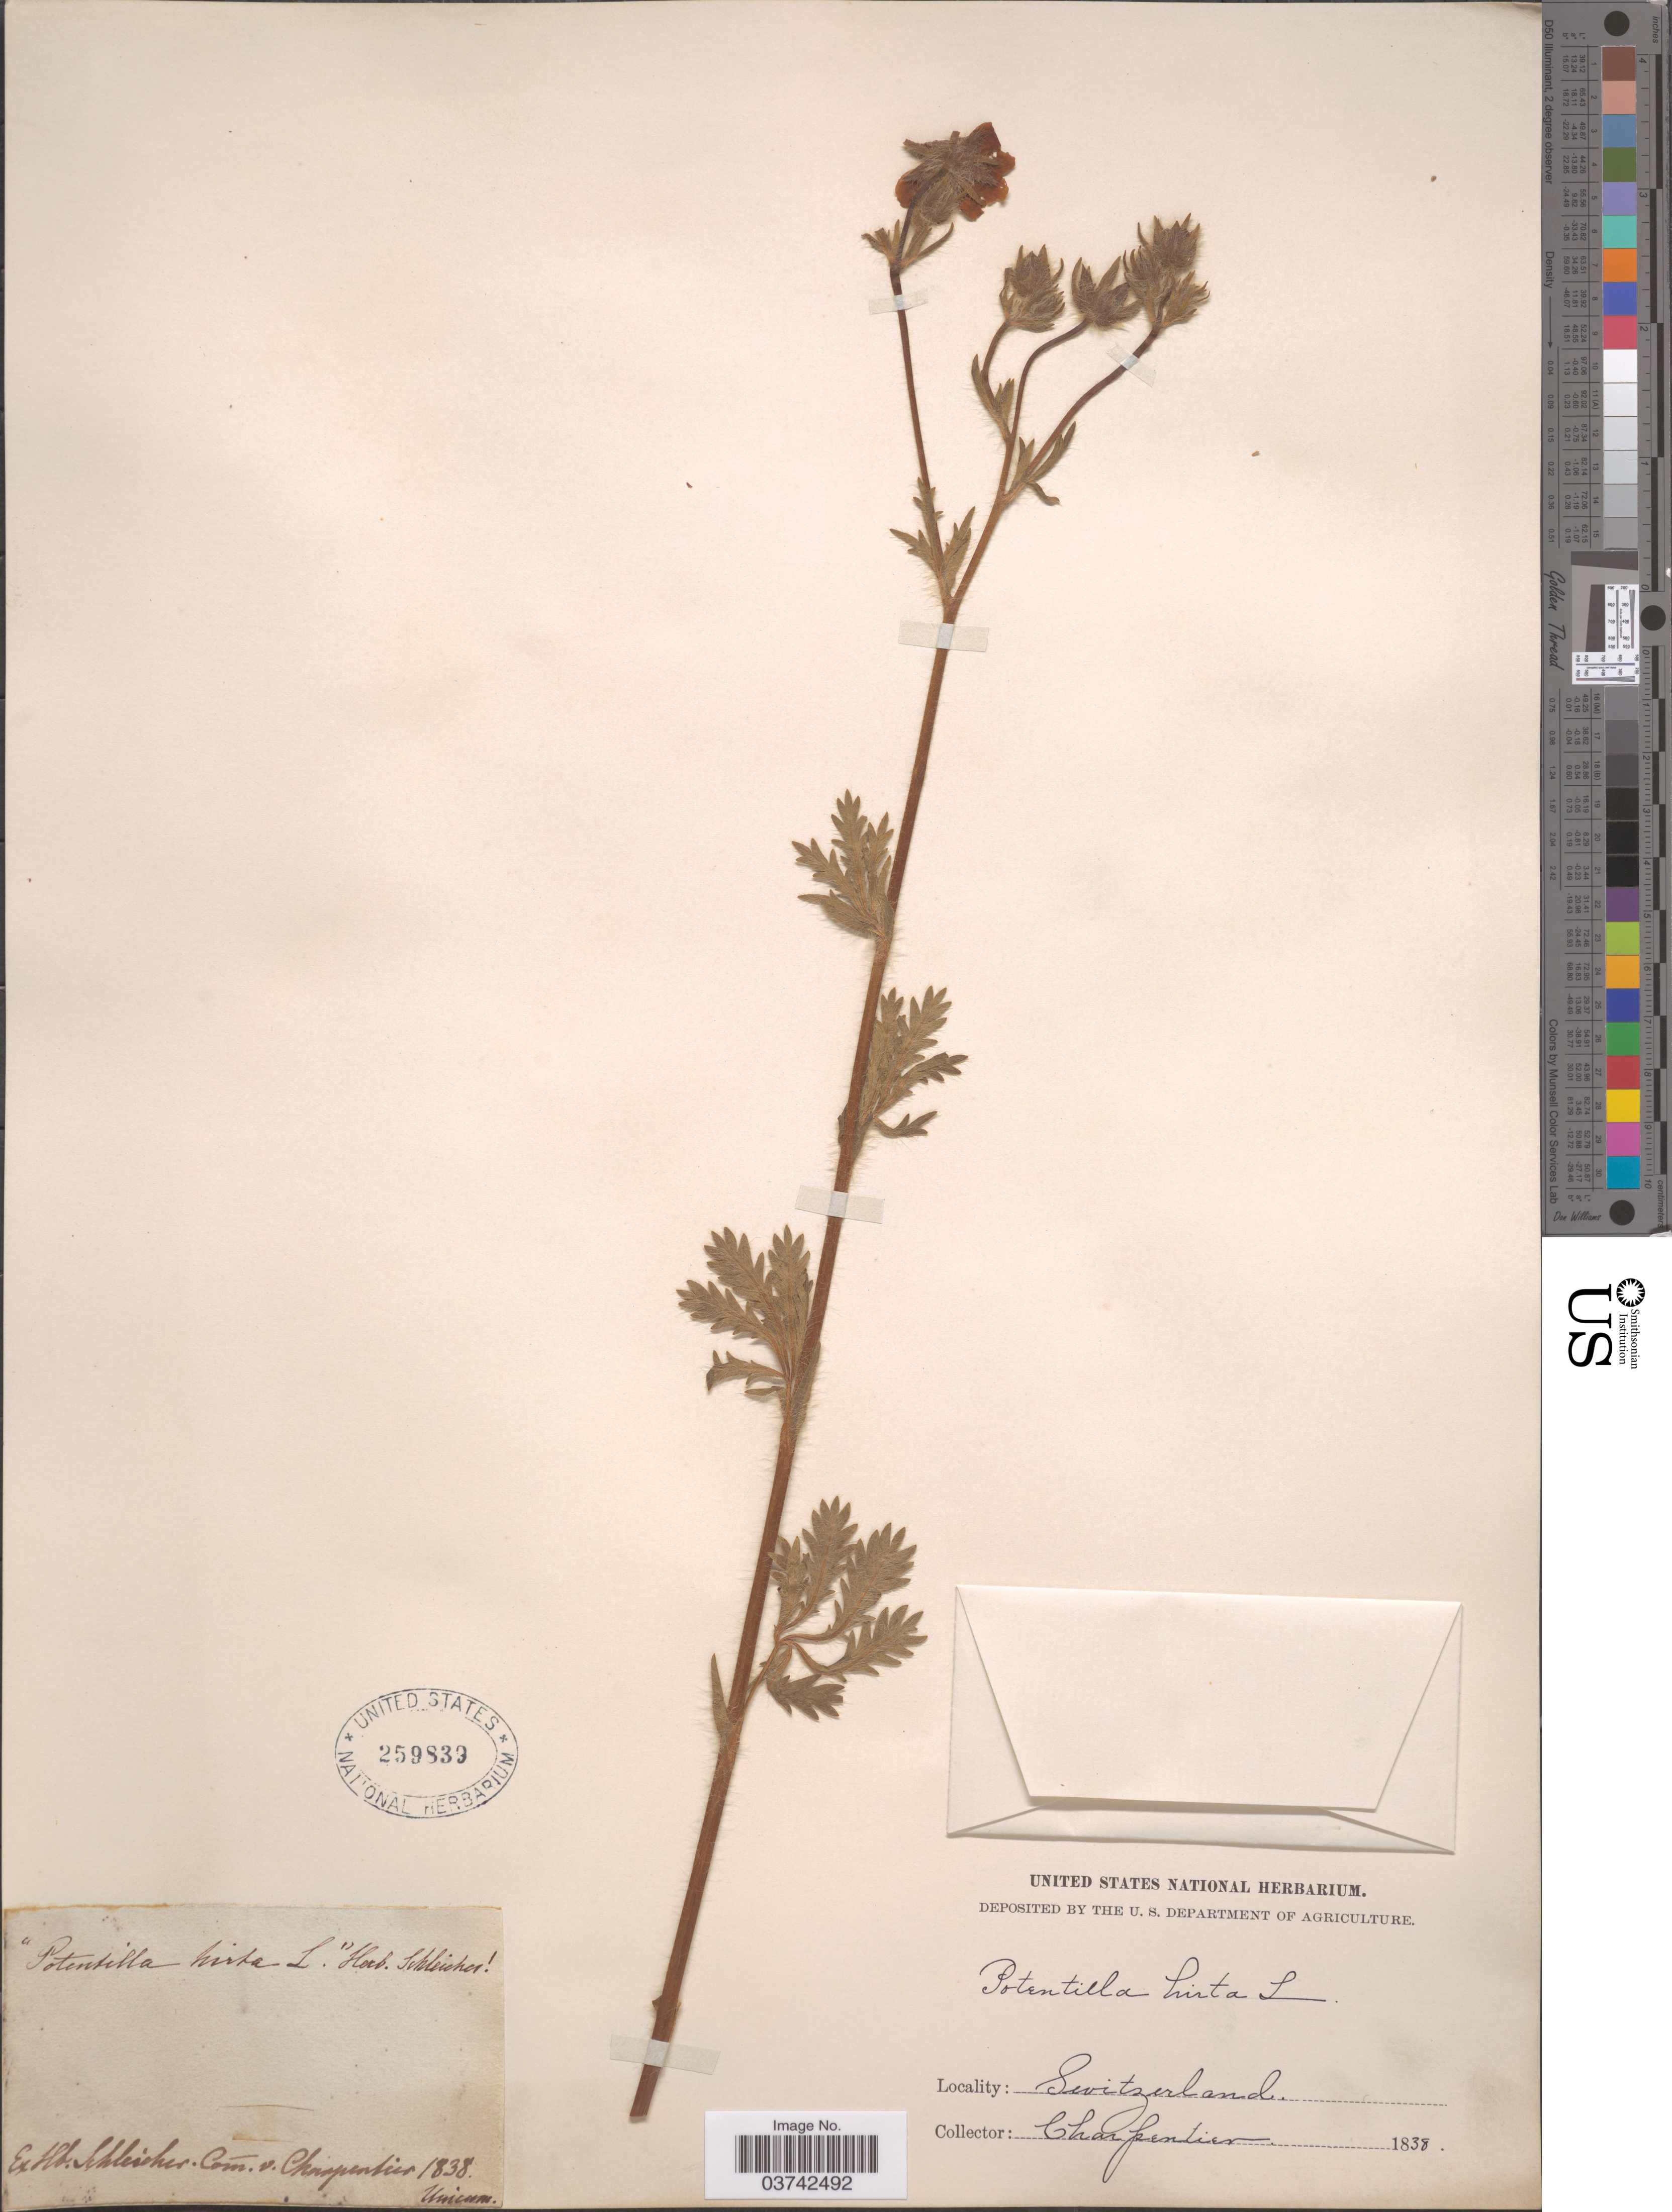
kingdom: Plantae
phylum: Tracheophyta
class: Magnoliopsida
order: Rosales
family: Rosaceae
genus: Potentilla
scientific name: Potentilla hirta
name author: L.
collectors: Charpentier, --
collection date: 1838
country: Switzerland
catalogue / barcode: US 259839